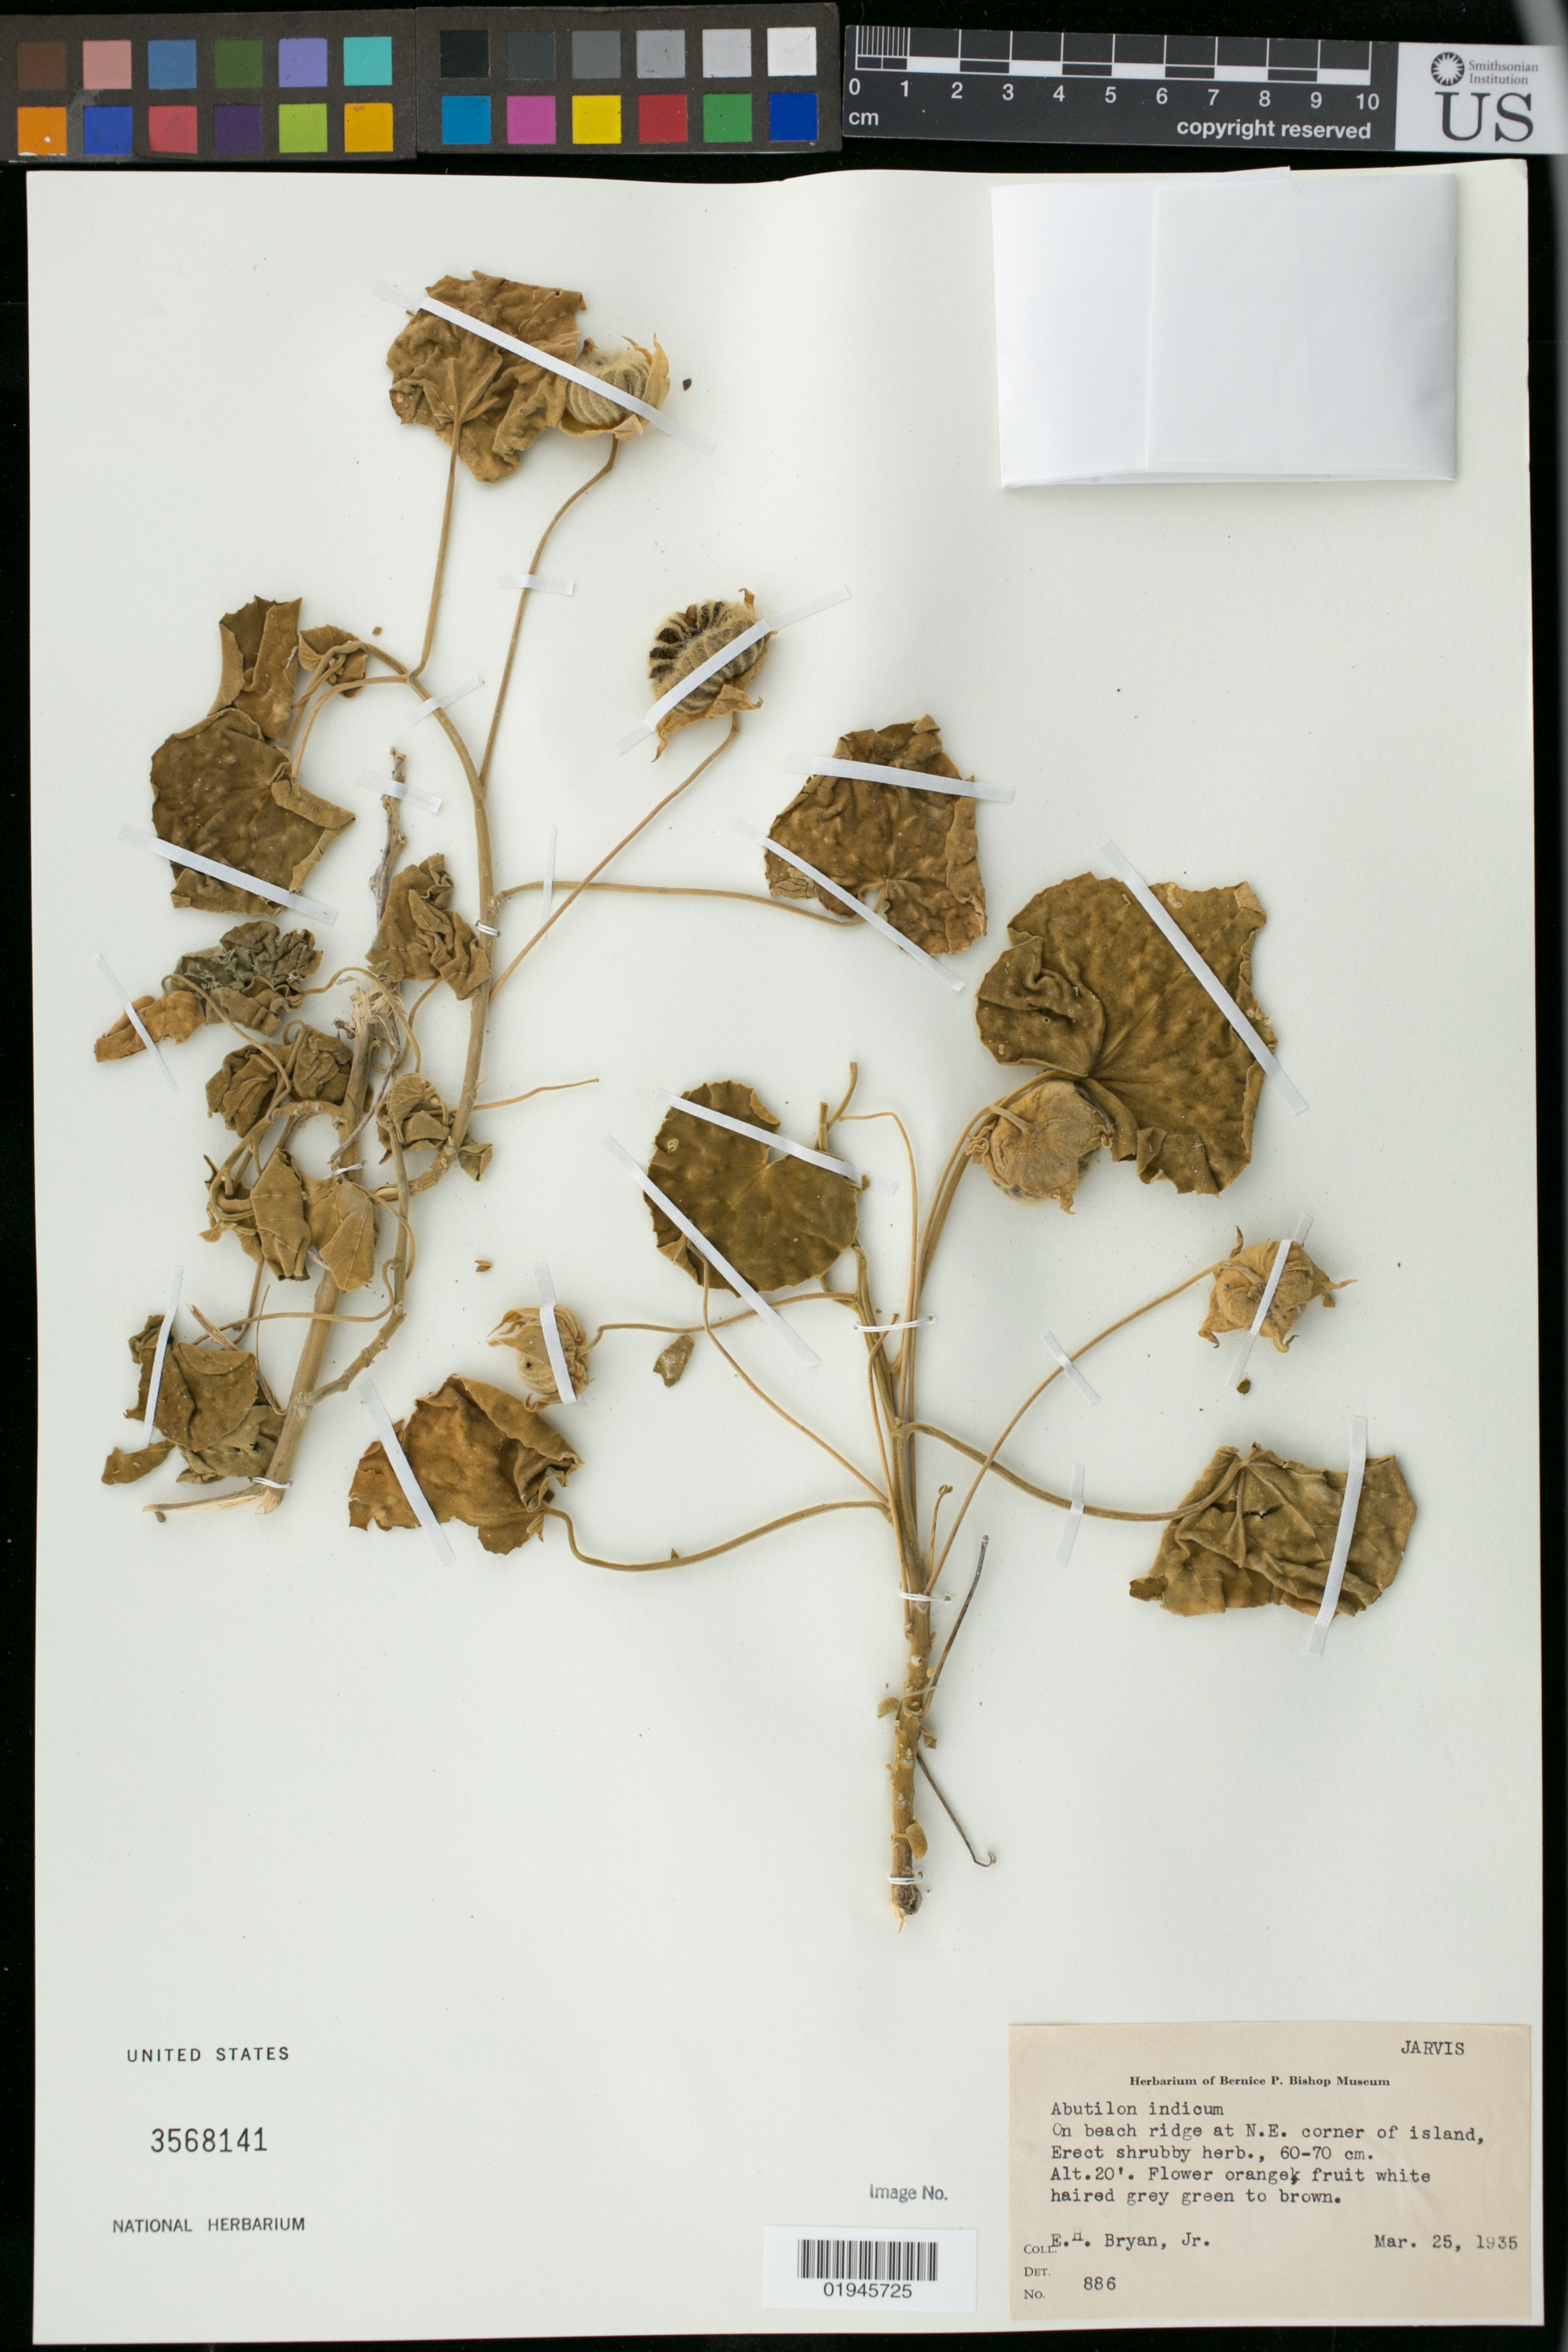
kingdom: Plantae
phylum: Tracheophyta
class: Magnoliopsida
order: Malvales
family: Malvaceae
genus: Abutilon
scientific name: Abutilon indicum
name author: (L.) Sweet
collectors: E. Bryan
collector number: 886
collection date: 1935-03-25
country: U.S. Administered Pacific Islands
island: Jarvis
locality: On beach ridge at NE corner of island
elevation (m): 6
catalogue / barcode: US 3568141